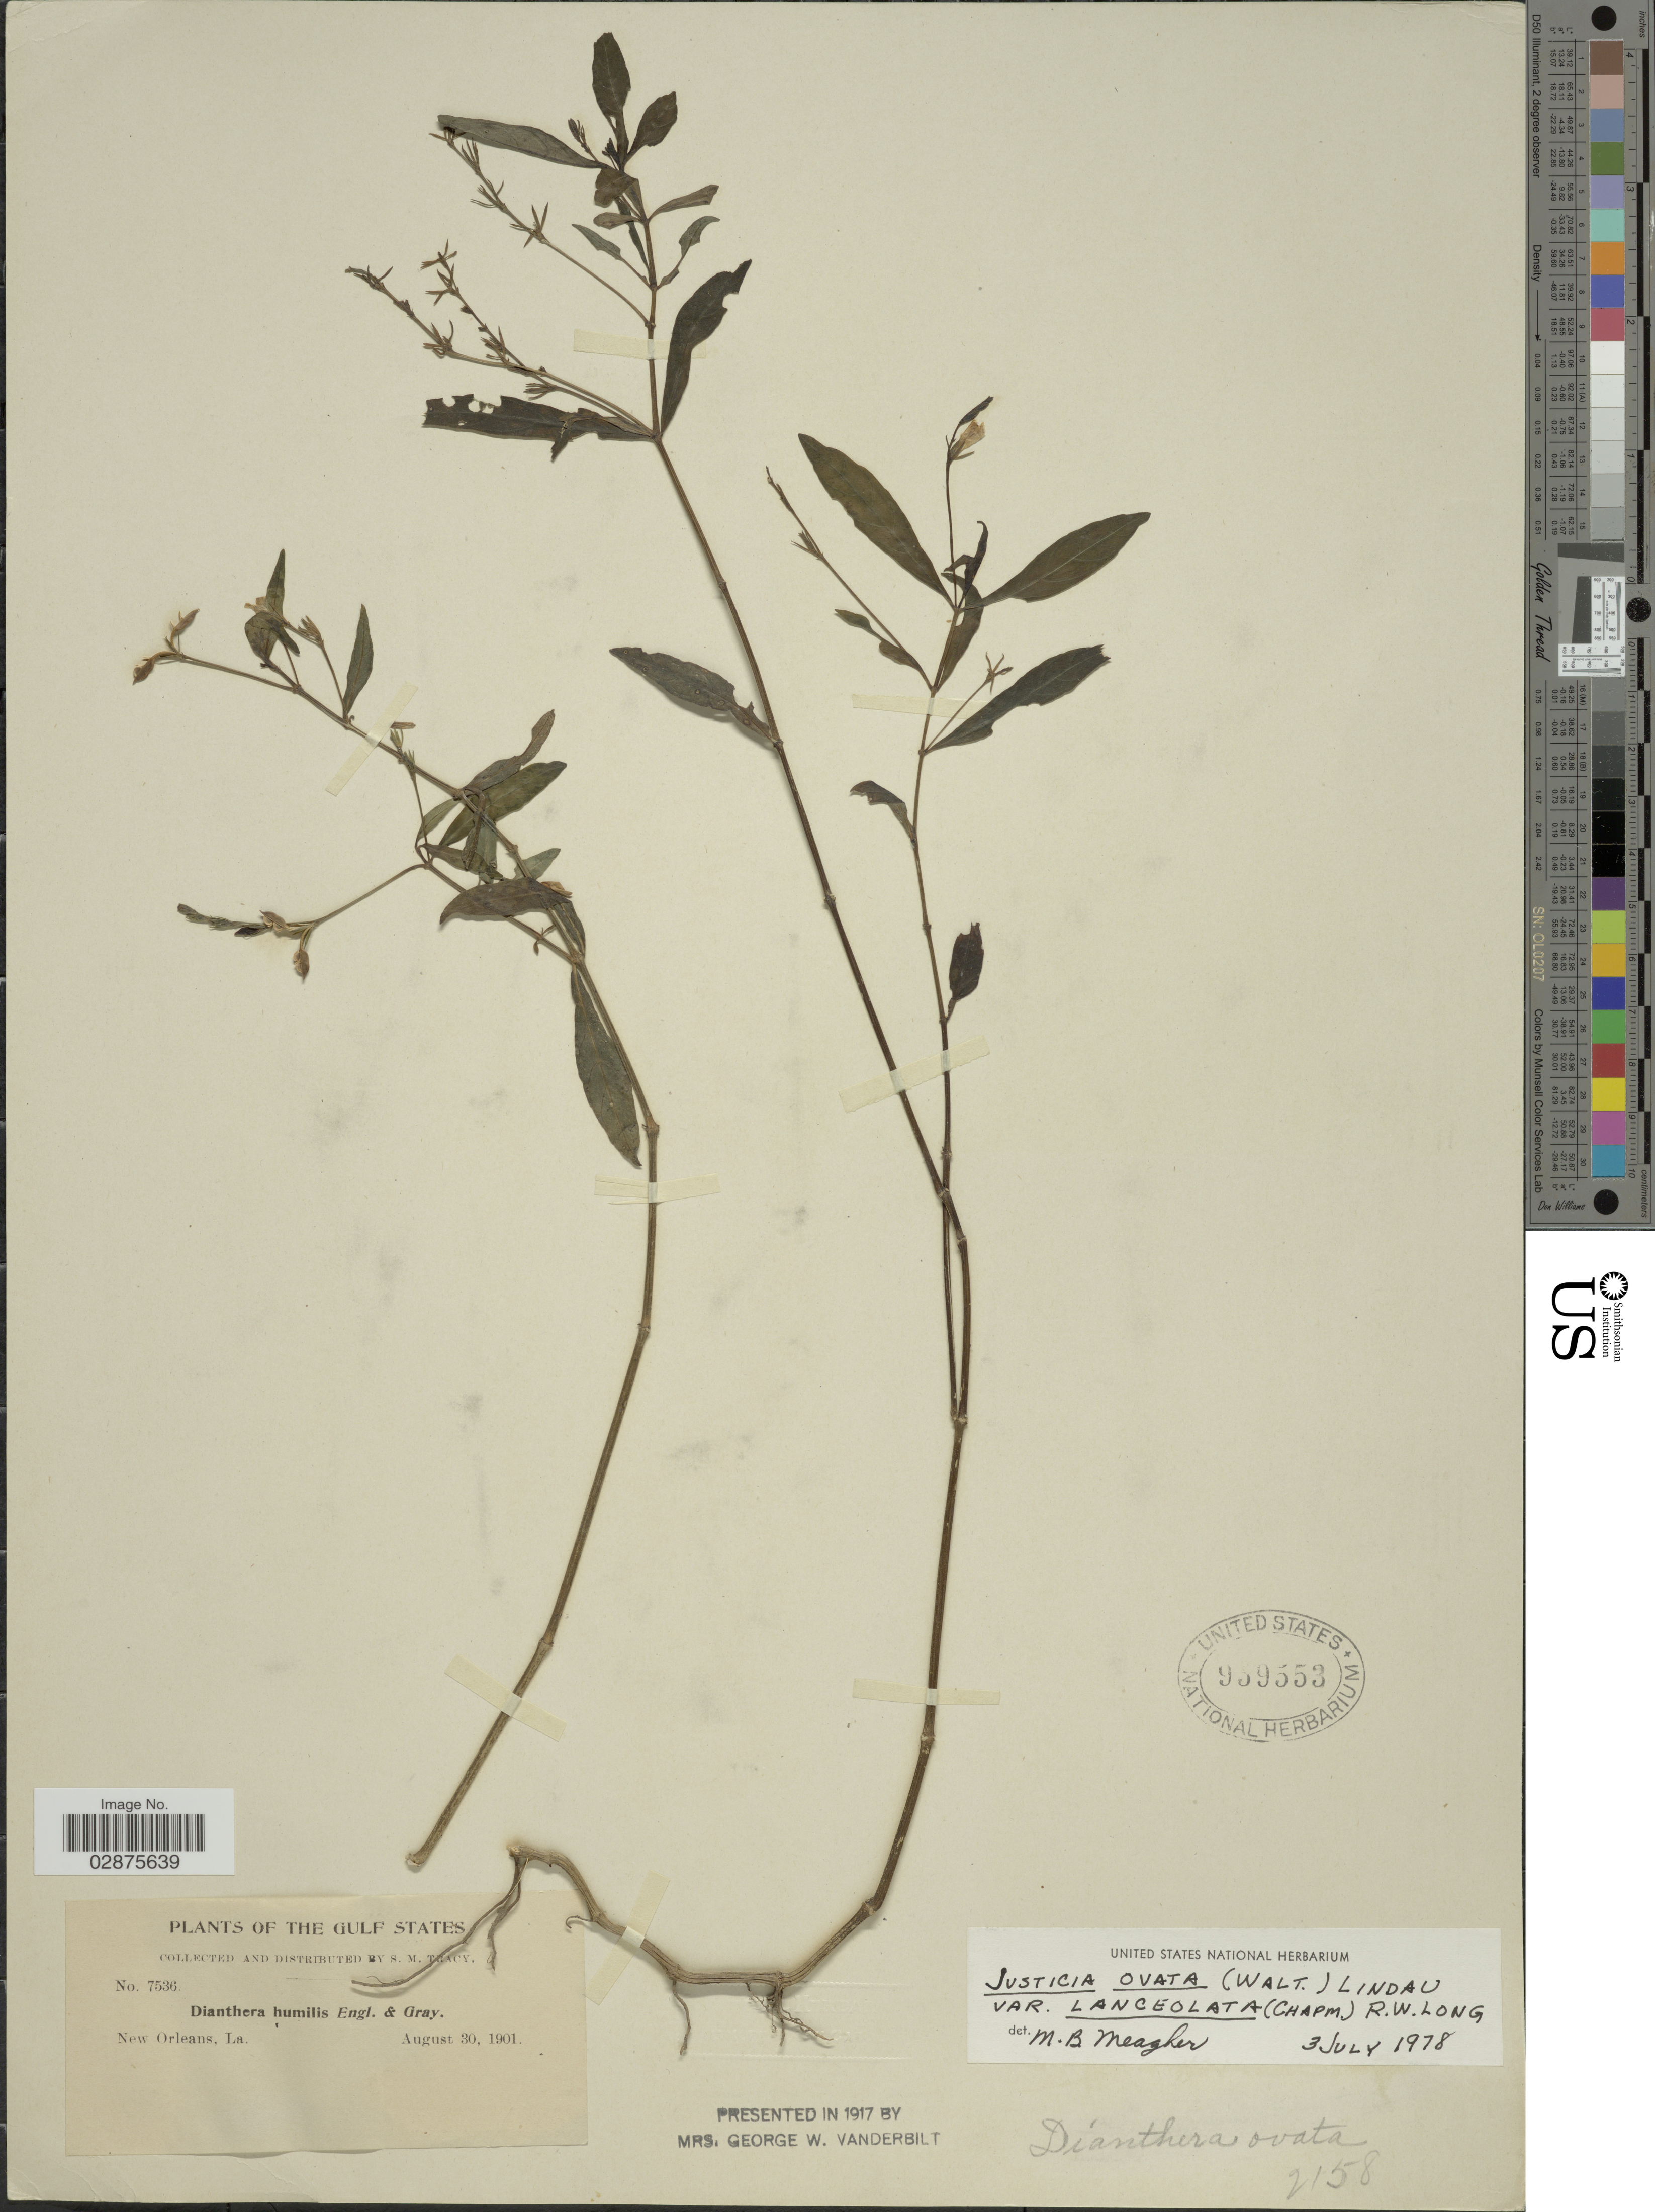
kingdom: Plantae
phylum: Tracheophyta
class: Magnoliopsida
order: Lamiales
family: Acanthaceae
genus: Justicia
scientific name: Justicia lanceolata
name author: (Chapm.) Small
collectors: S. M. Tracy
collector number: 7536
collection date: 1901-08-30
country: United States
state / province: Louisiana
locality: The Gulf States. New Orleans, La.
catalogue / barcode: US 959553